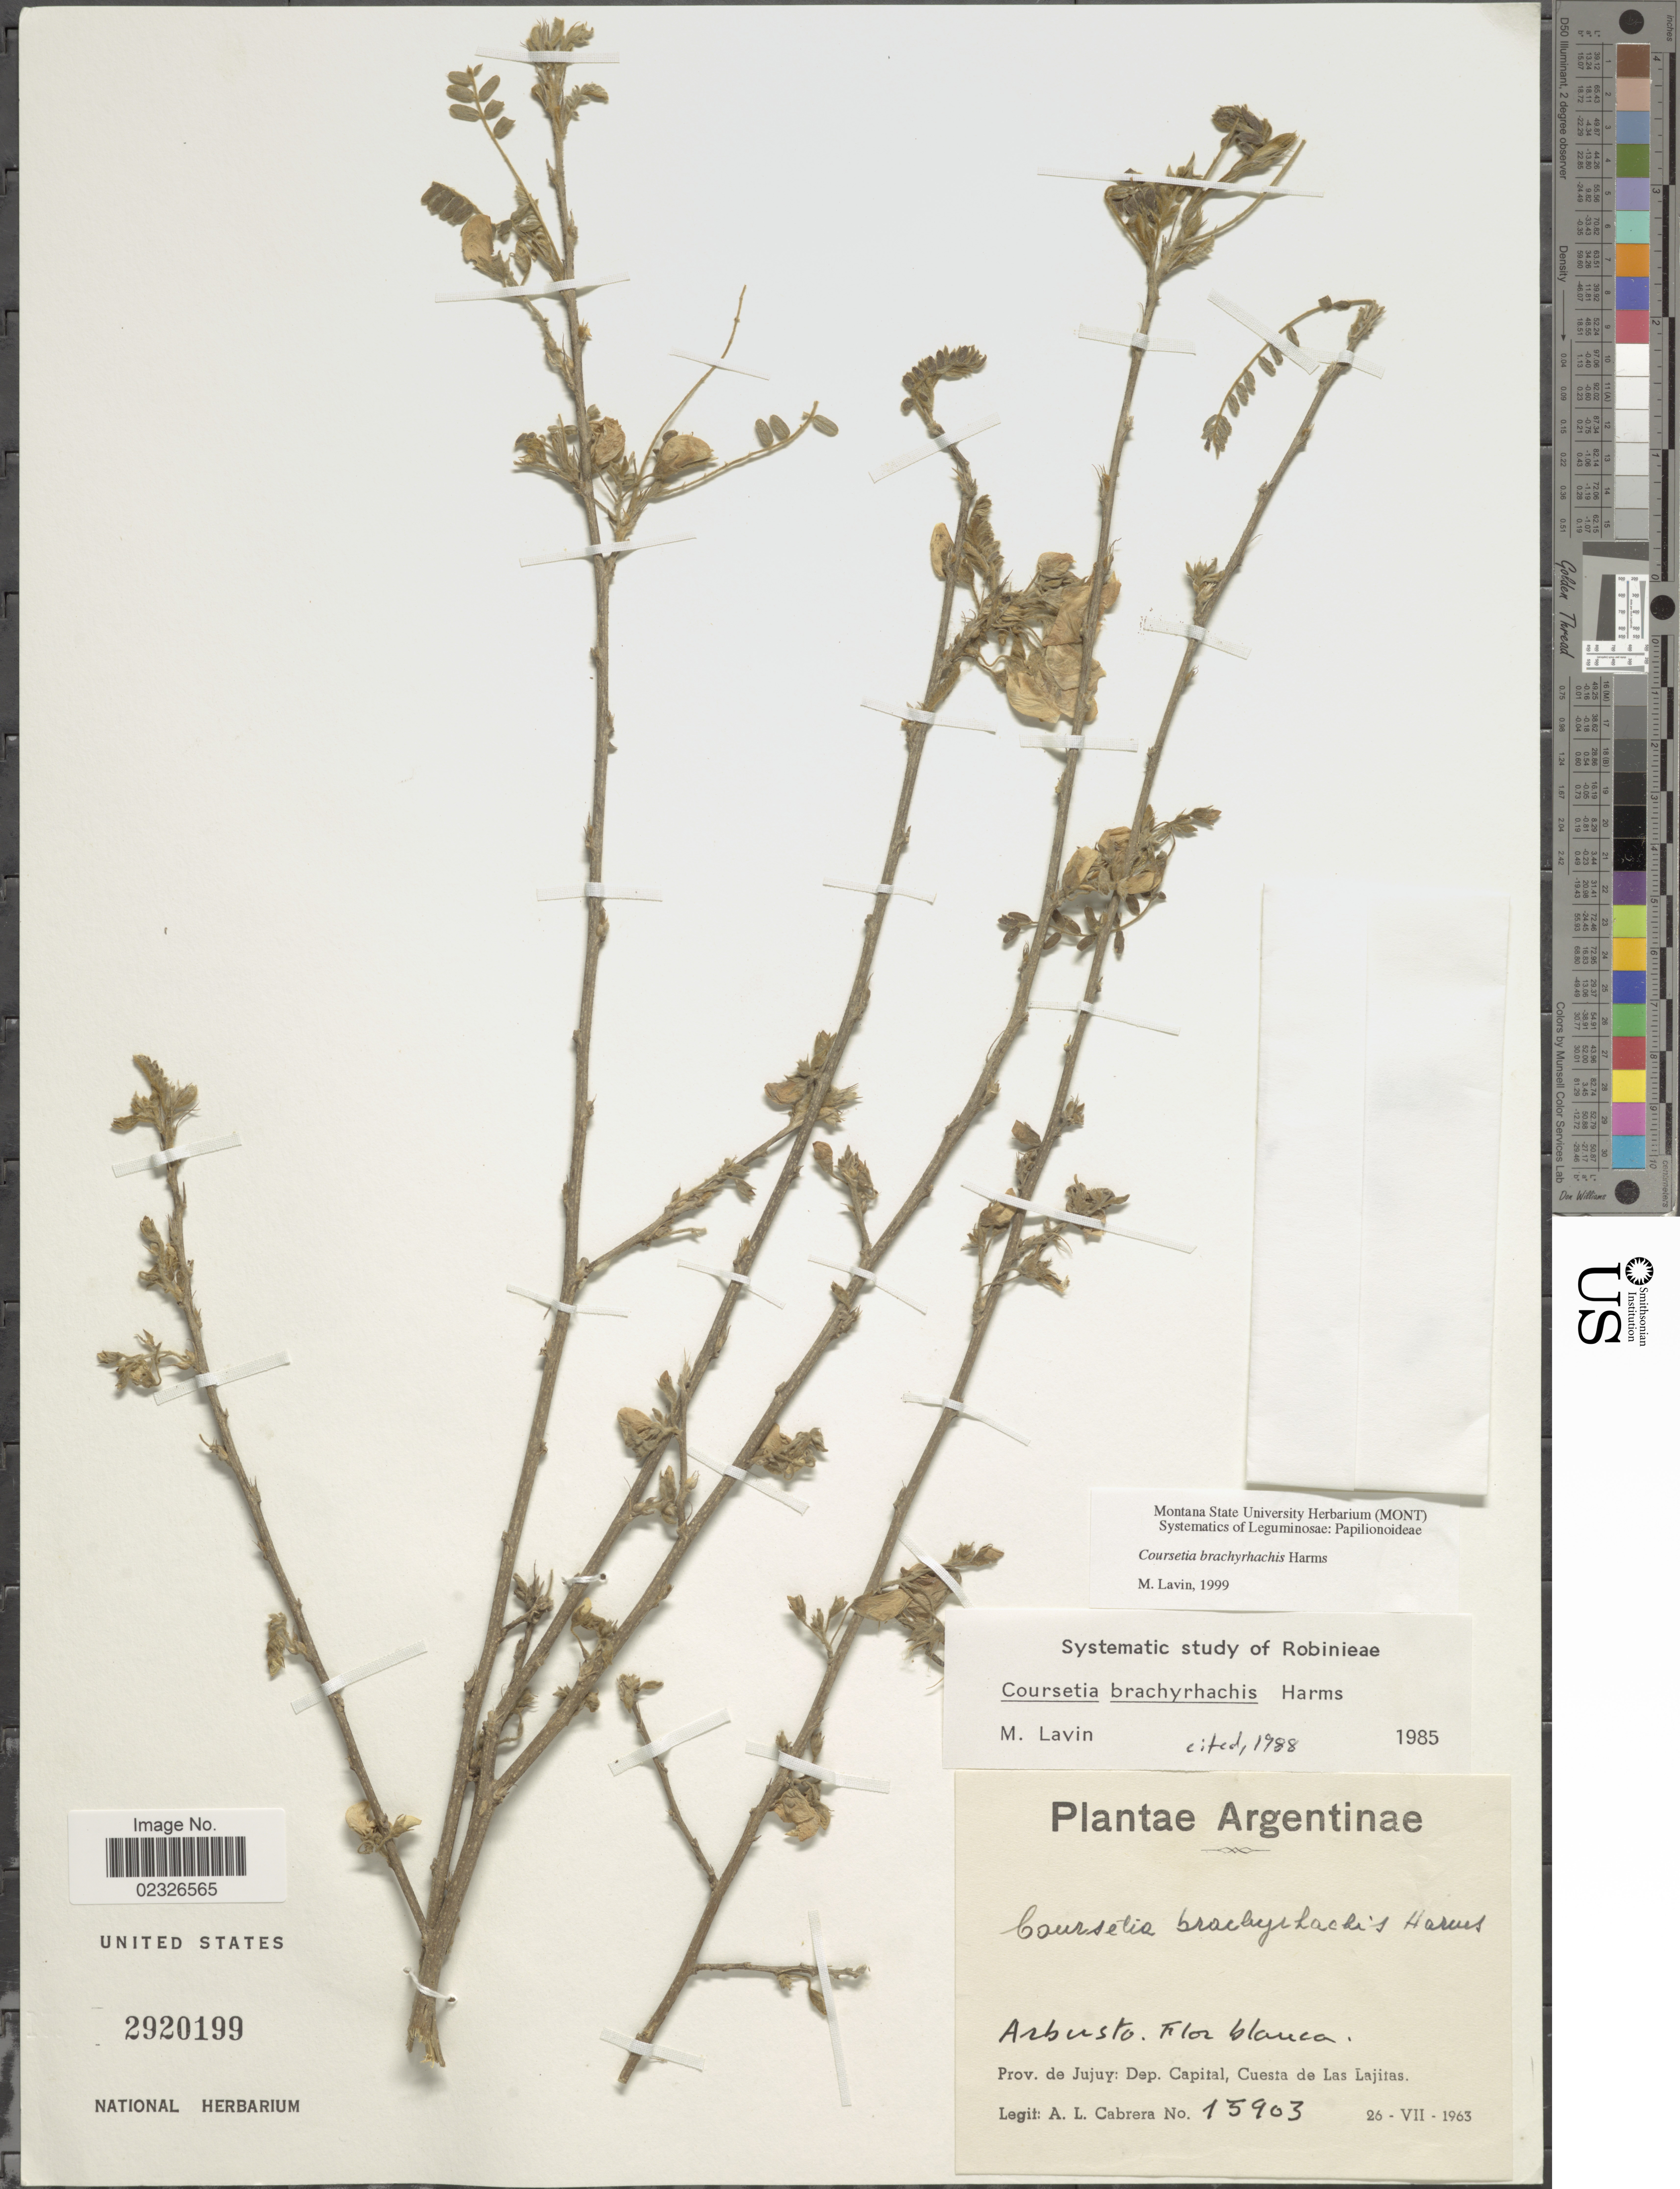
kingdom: Plantae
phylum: Tracheophyta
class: Magnoliopsida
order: Fabales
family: Fabaceae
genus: Coursetia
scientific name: Coursetia brachyrhachis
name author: Harms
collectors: A. L. Cabrera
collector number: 15903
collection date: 1963-07-26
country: Argentina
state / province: Jujuy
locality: Prov. de Jujuy: Dep. Capital, Cuesta de Las Lajitas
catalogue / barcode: US 2920199